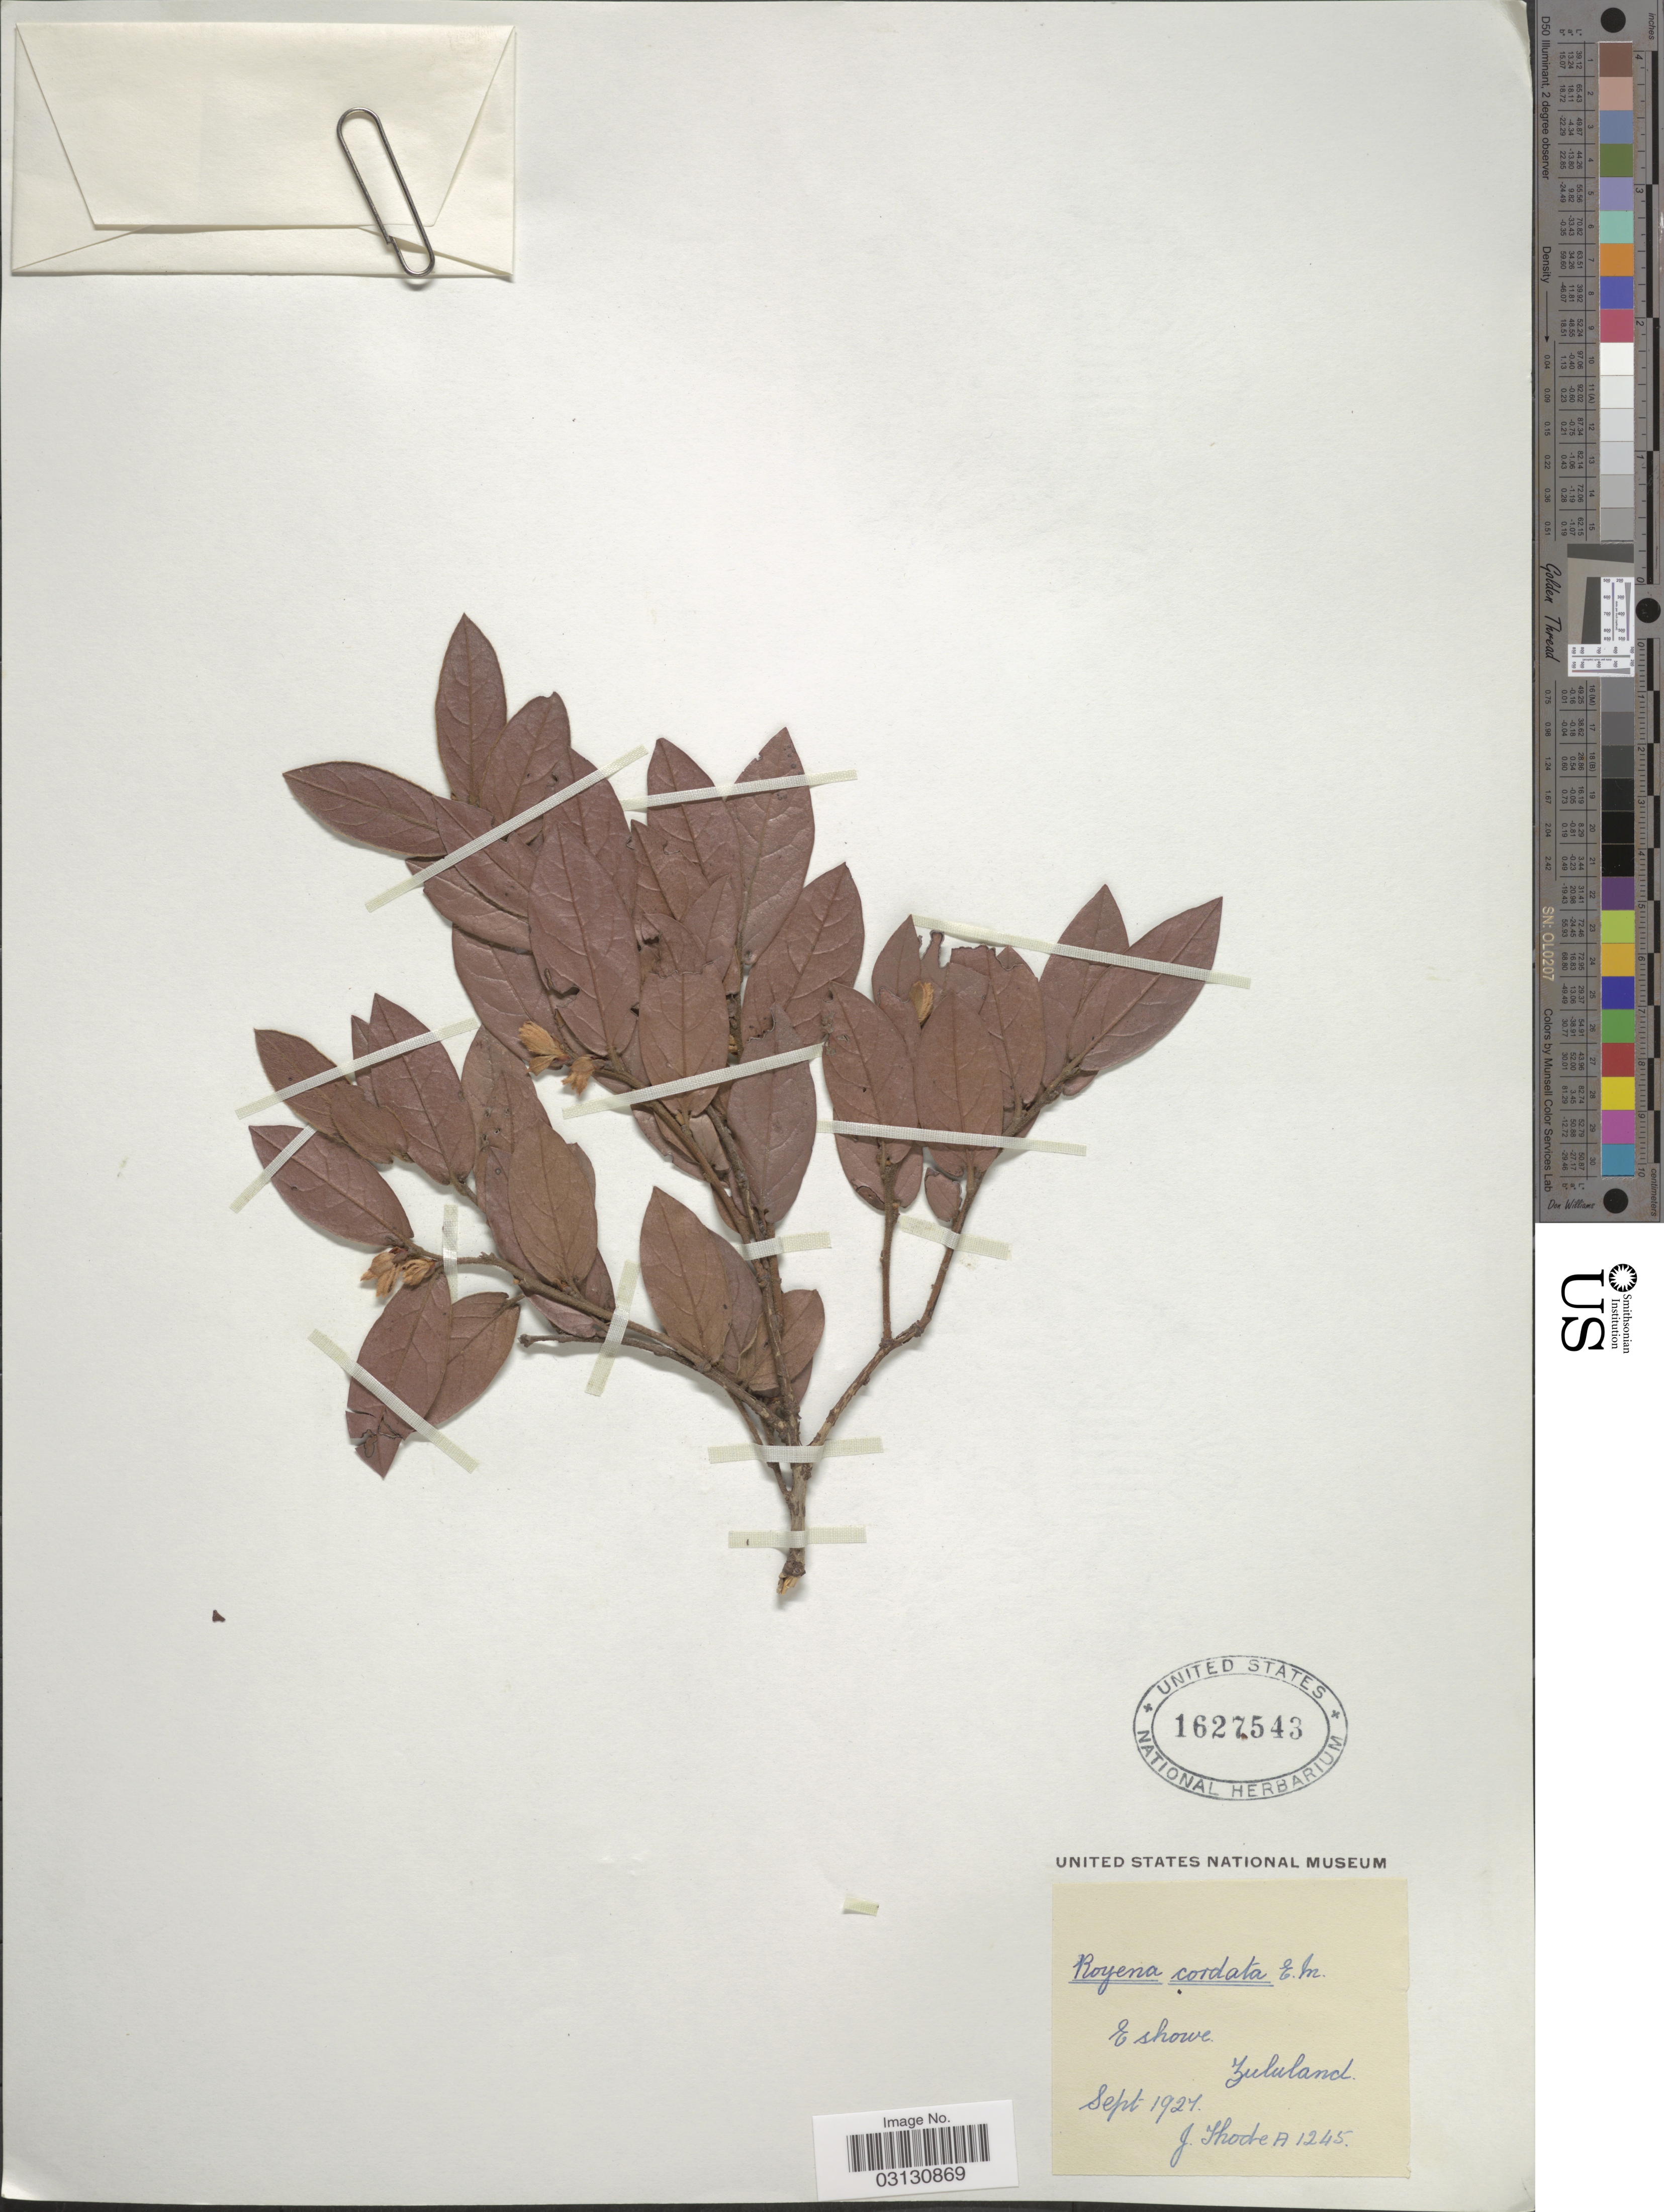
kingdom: Plantae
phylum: Tracheophyta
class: Magnoliopsida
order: Ericales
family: Ebenaceae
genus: Royena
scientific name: Royena cordata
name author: E. Mey. ex A. DC.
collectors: J. Thode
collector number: A1245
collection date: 1927-09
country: South Africa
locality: Eshowe. Zululand.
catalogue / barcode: US 1627543